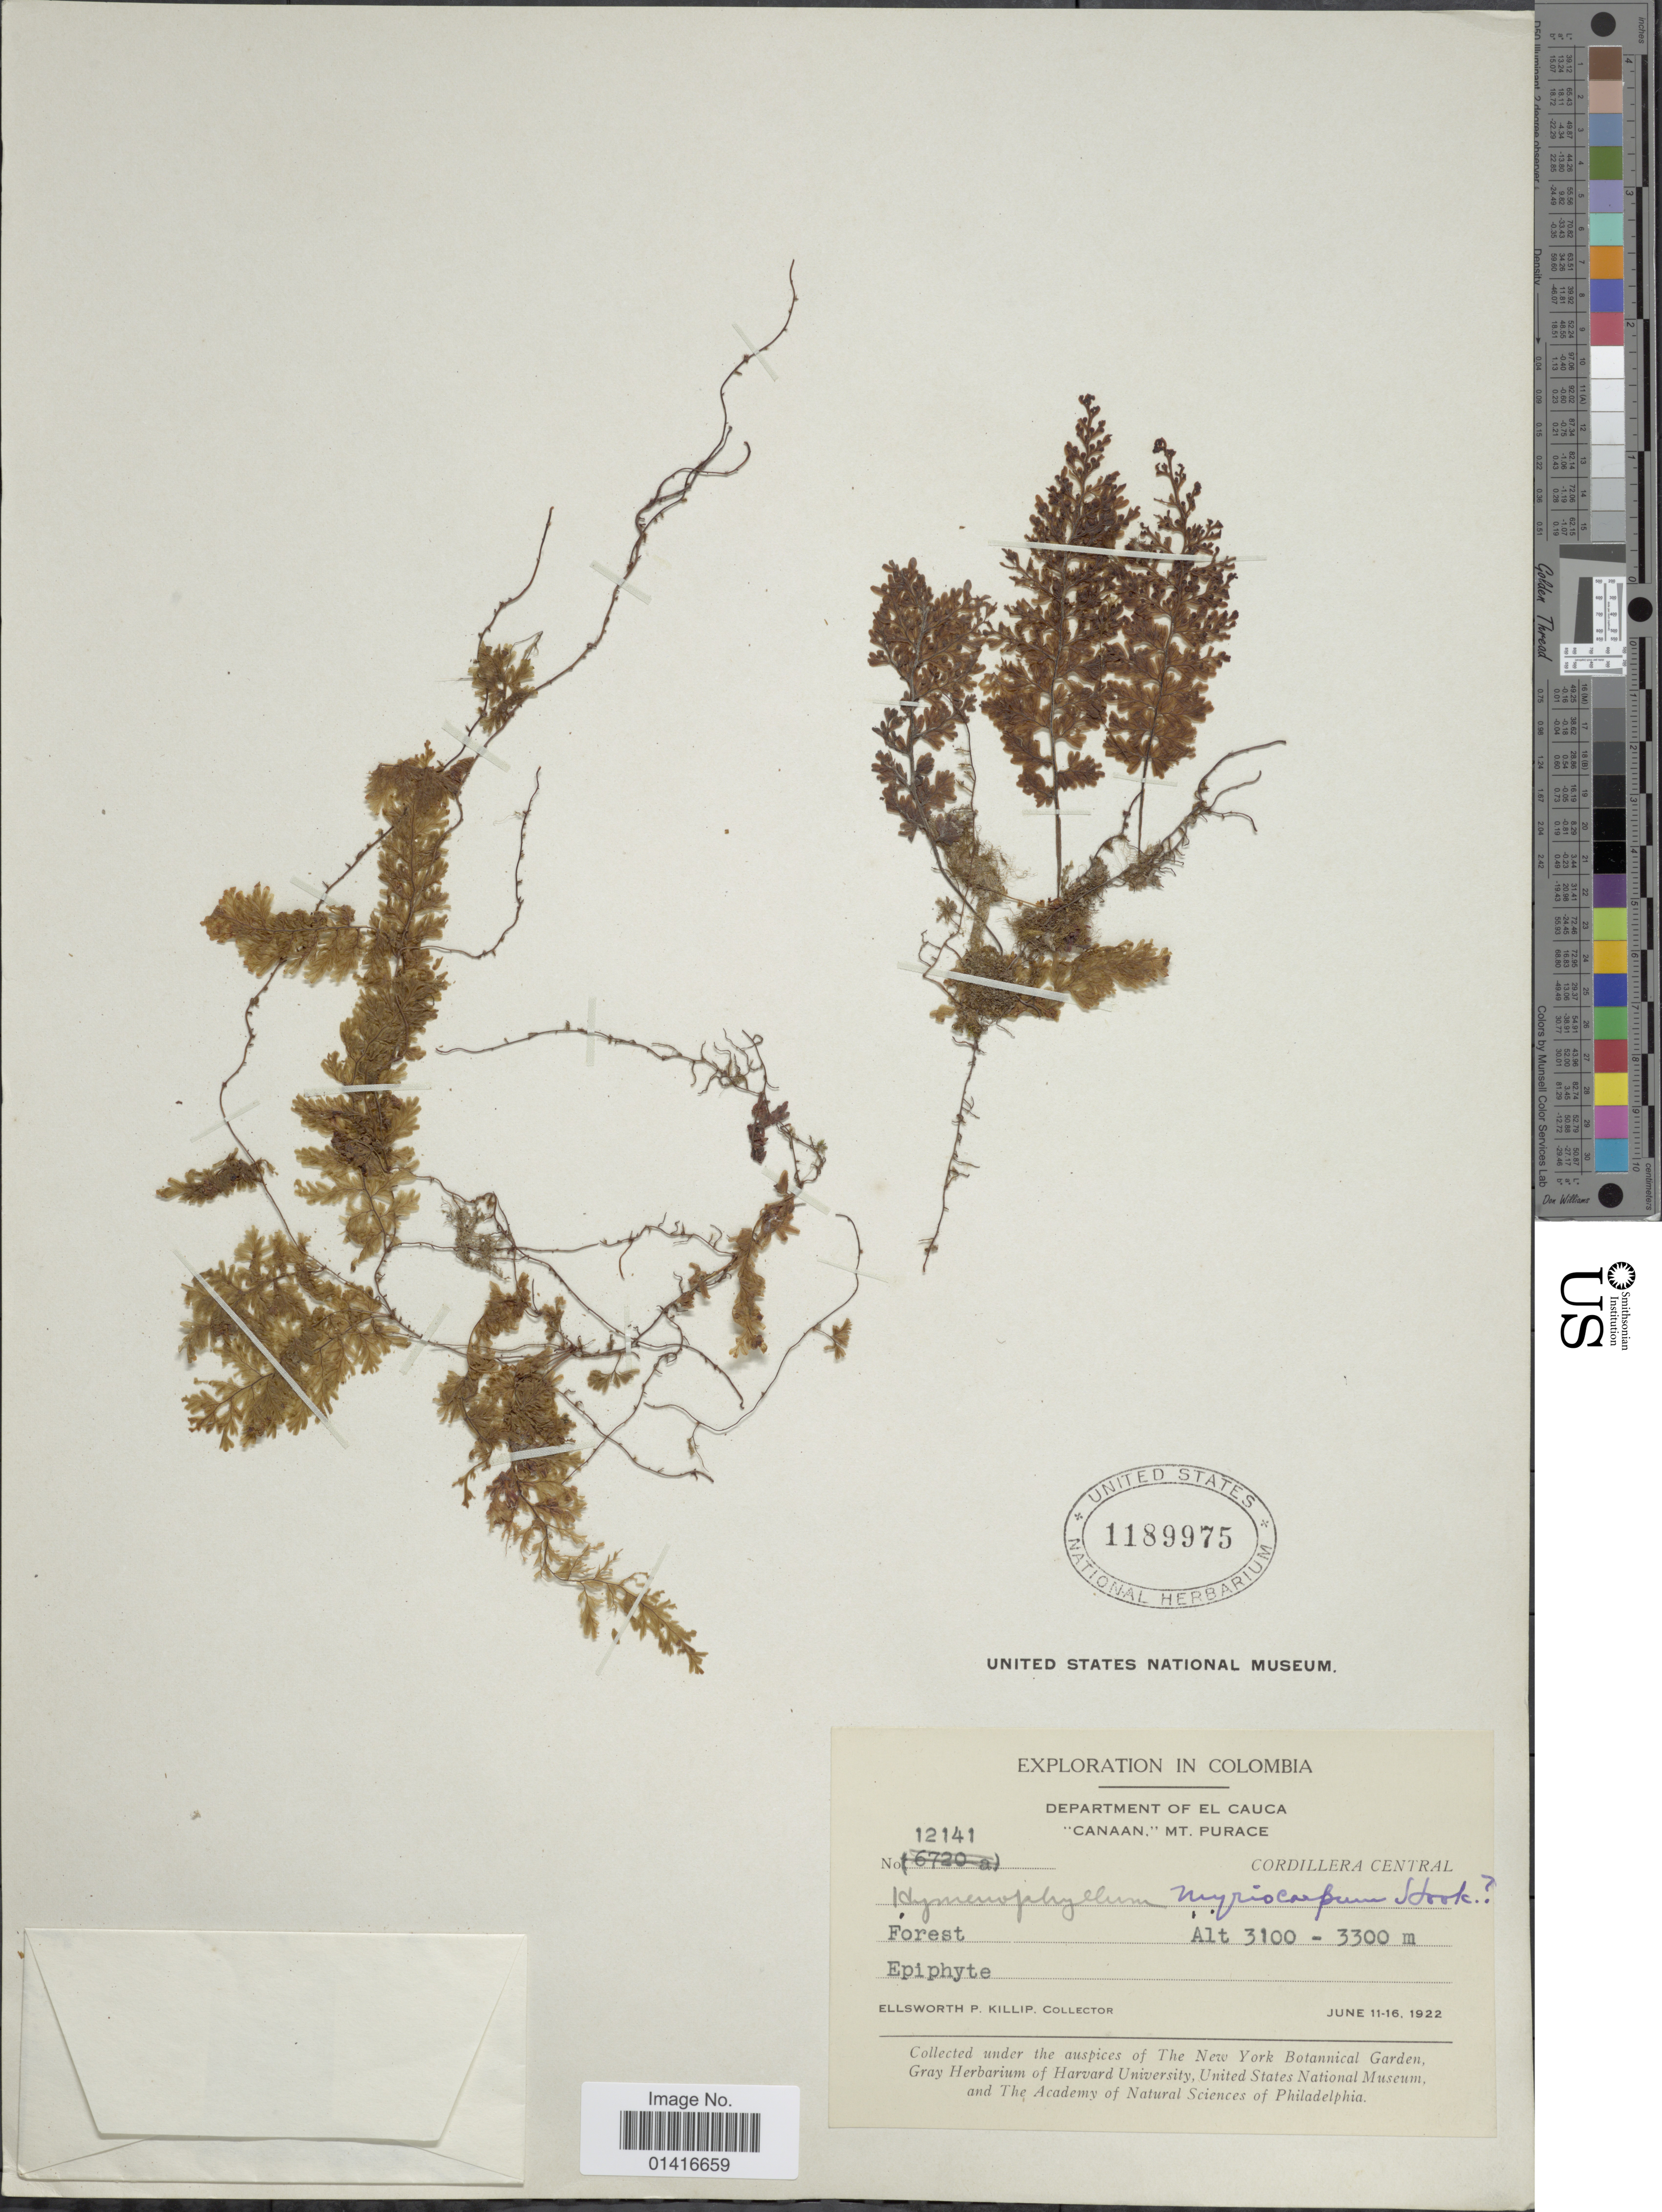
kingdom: Plantae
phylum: Tracheophyta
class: Polypodiopsida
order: Hymenophyllales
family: Hymenophyllaceae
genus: Hymenophyllum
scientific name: Hymenophyllum myriocarpum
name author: Hook.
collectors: E. P. Killip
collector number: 12141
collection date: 1922-06-11/1922-06-16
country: Colombia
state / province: Cauca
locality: Canaan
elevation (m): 3100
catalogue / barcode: US 1189975